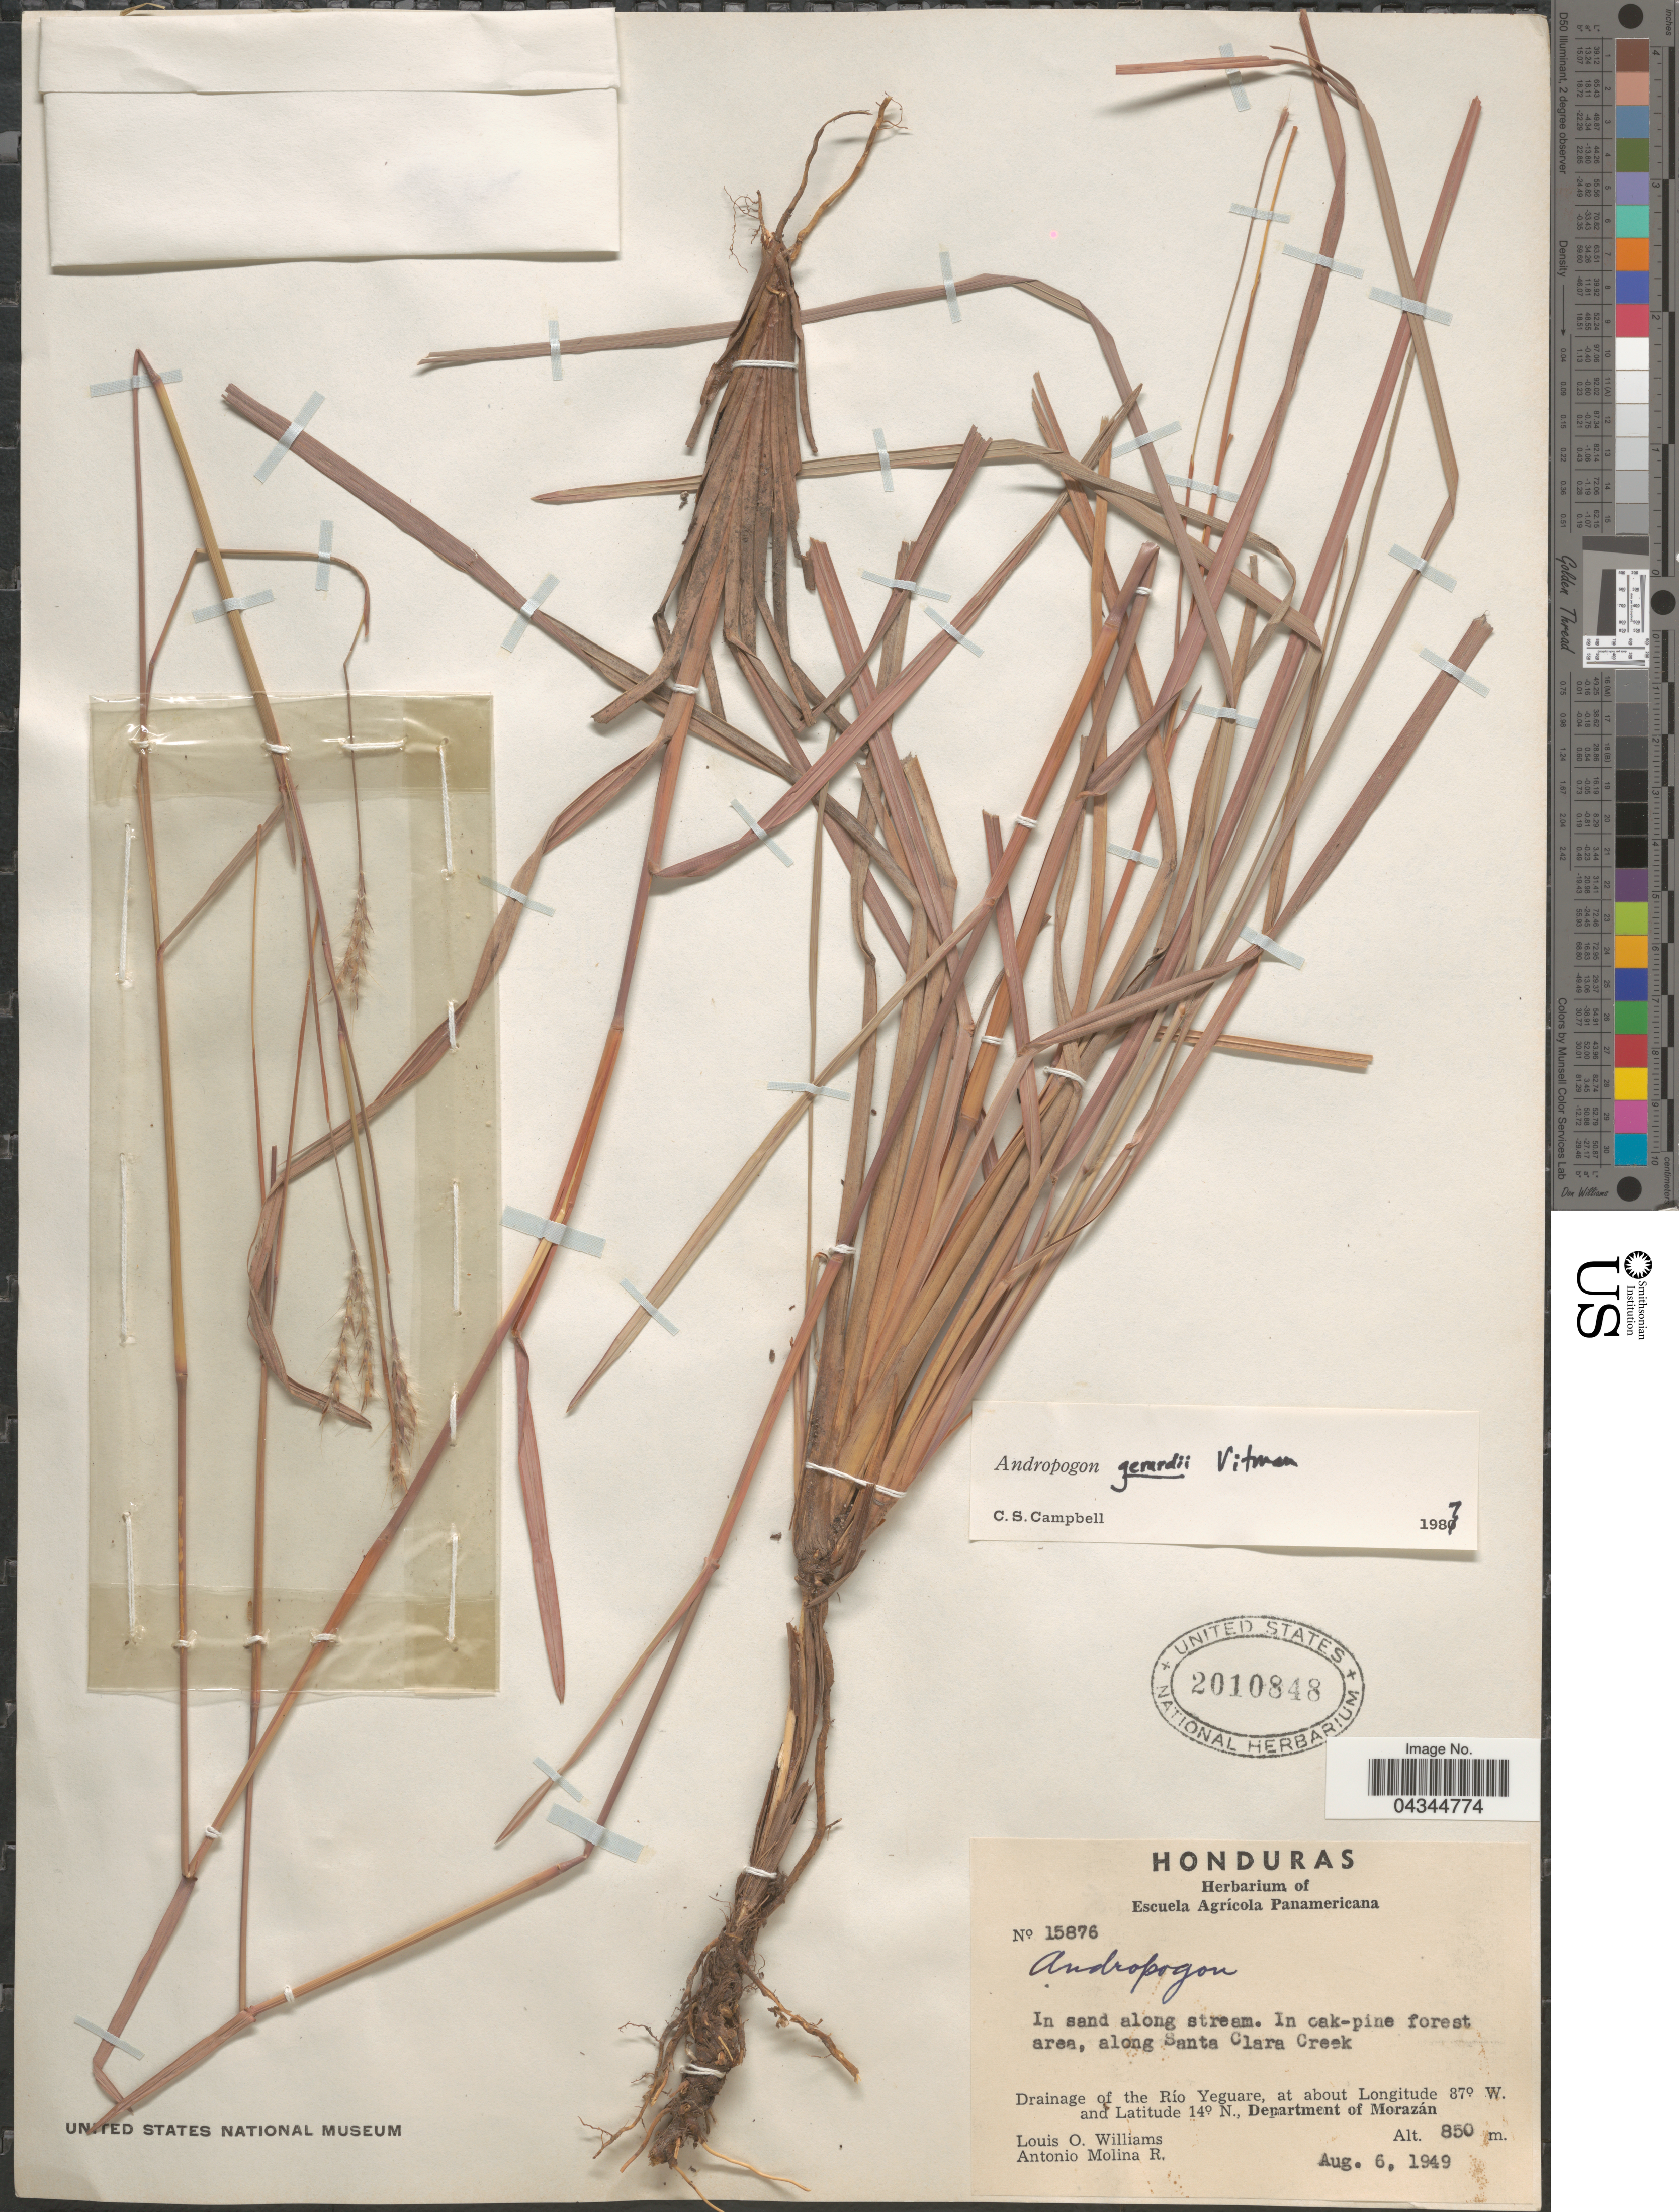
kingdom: Plantae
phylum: Tracheophyta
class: Liliopsida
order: Poales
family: Poaceae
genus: Andropogon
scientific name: Andropogon gerardii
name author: Vitman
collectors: L. O. Williams & A. Molina R.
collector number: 15876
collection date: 1949-08-06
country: Honduras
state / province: Fco. Morazán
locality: In sand along stream. In oak-pine forest area, along Santa Clara Creek. Drainage of the Río Yeguare, Department of Morazán.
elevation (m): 850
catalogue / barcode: US 2010848